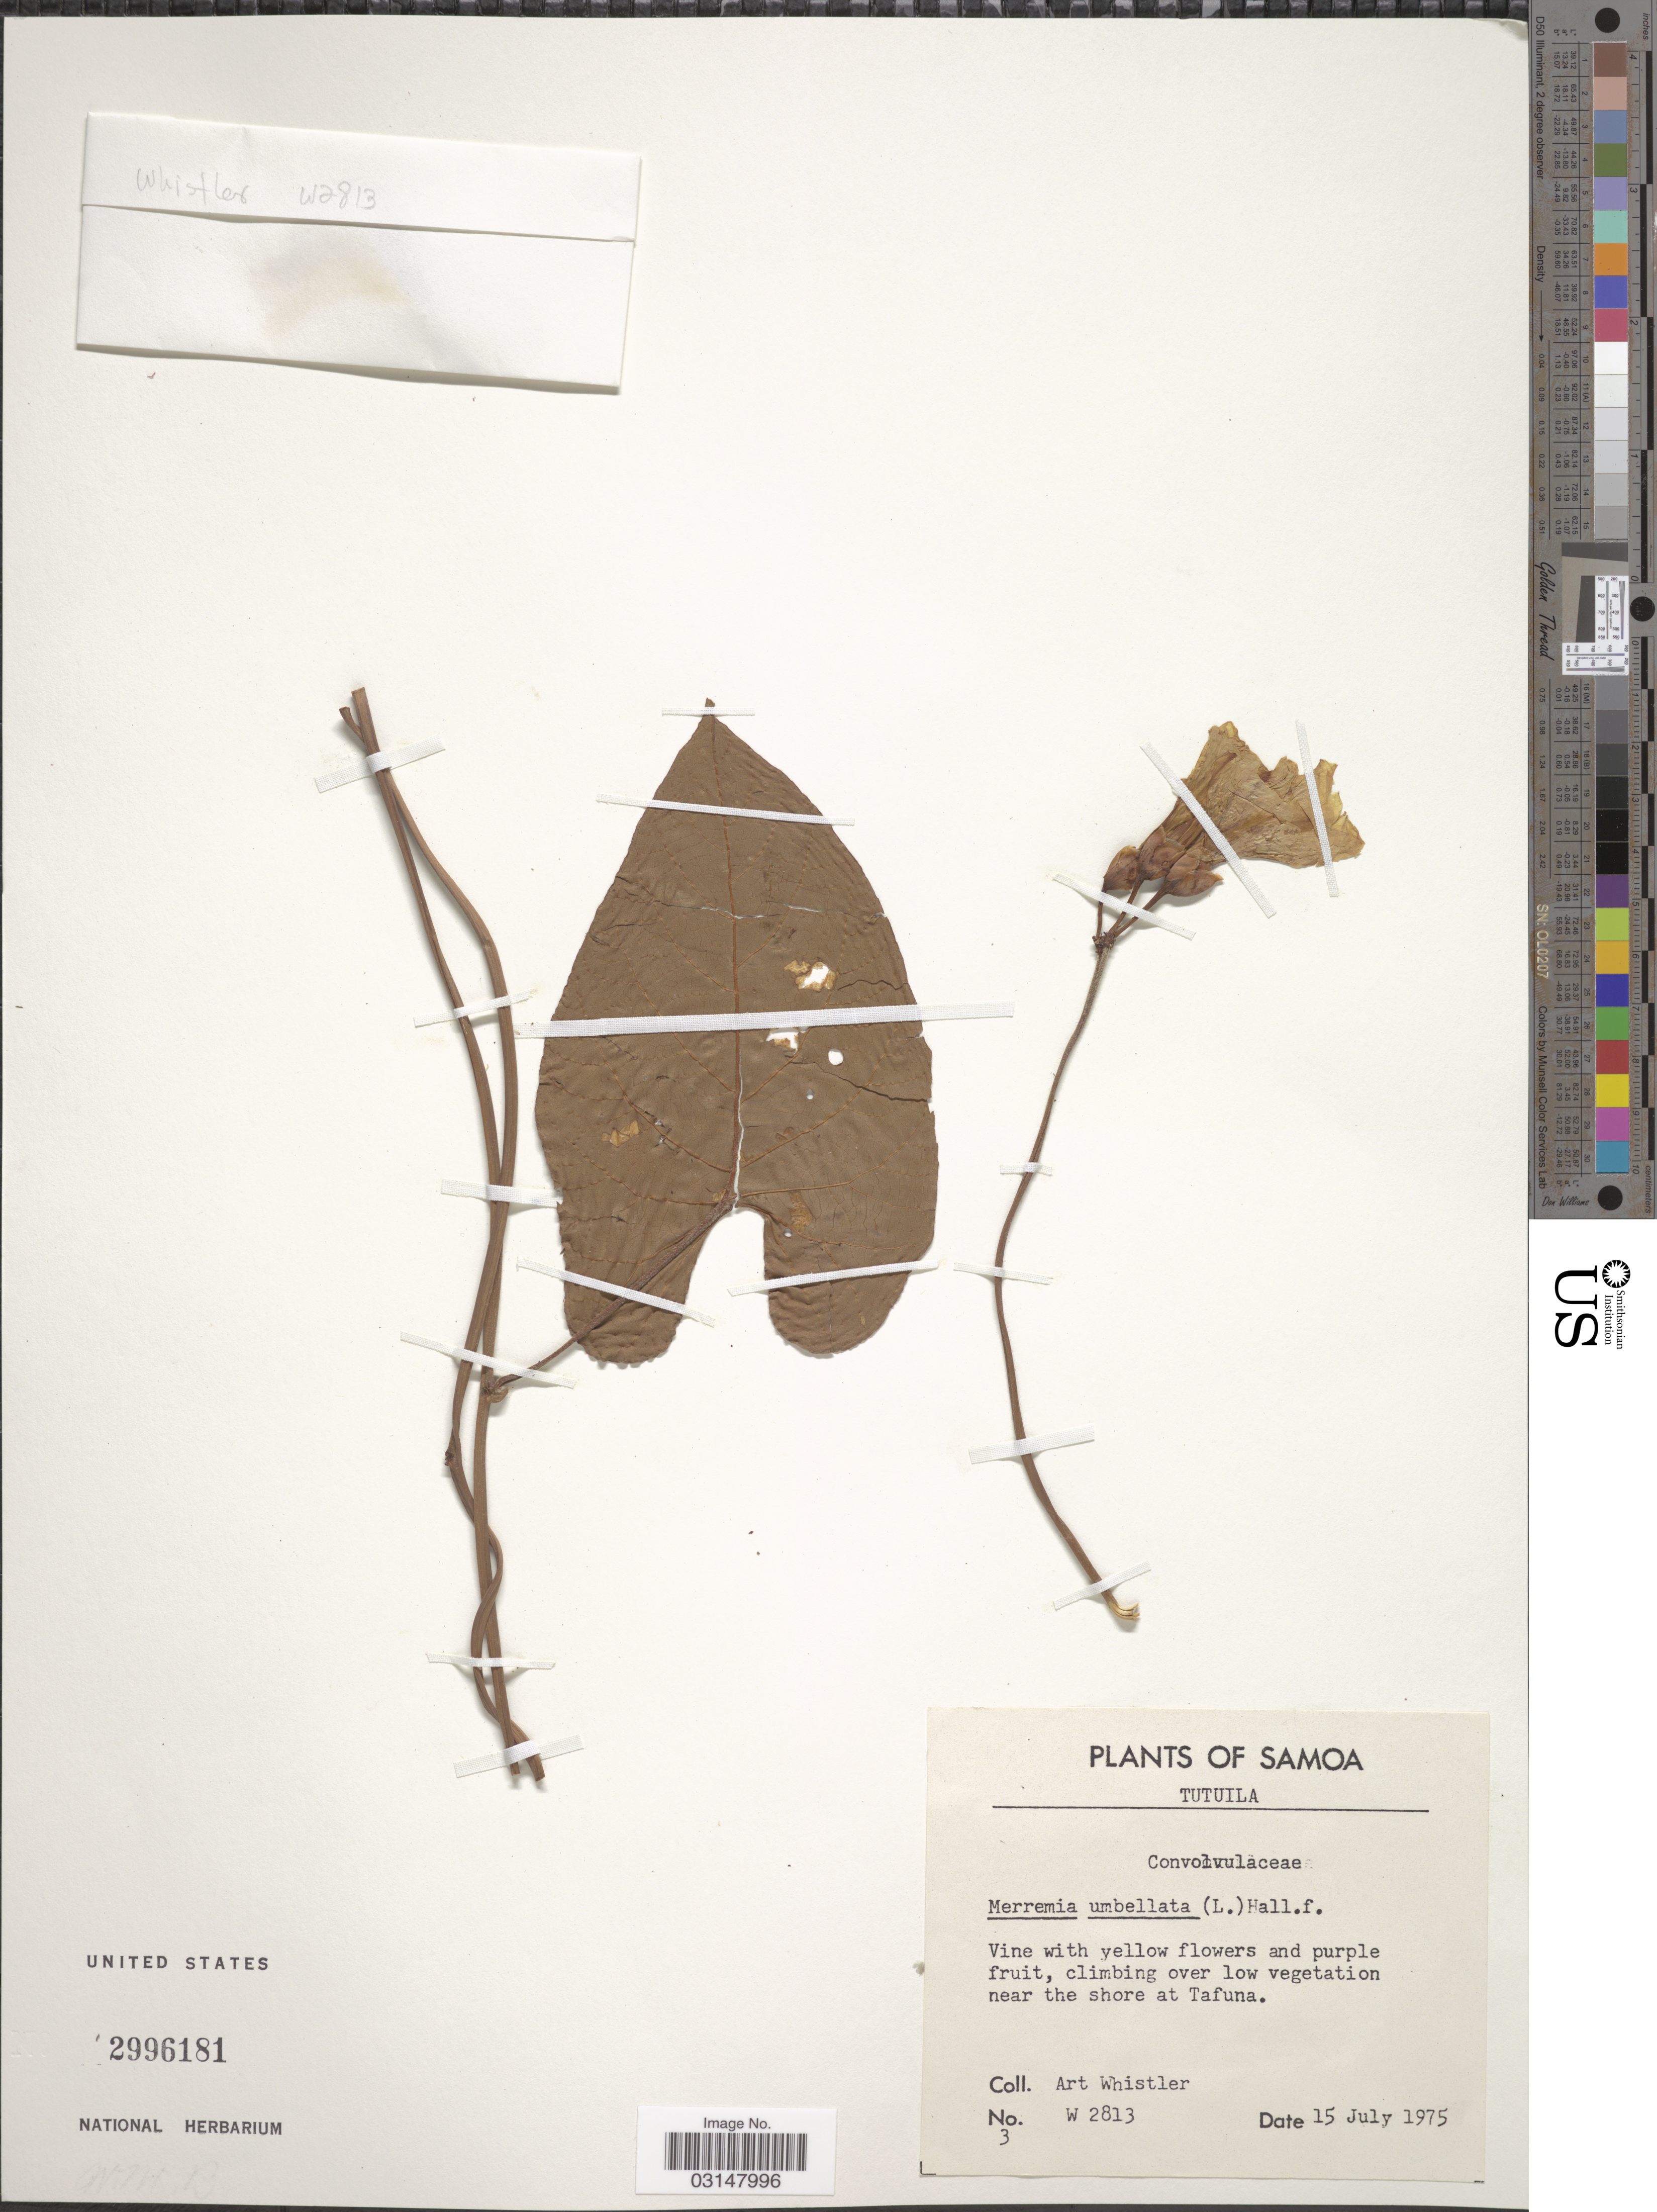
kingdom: Plantae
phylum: Tracheophyta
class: Magnoliopsida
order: Solanales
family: Convolvulaceae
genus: Camonea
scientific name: Camonea umbellata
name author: (L.) A. R. Simões & Staples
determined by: Wagner, W. L., (BOT), Smithsonian Institution - National Museum of Natural History (UNITED STATES)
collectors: A. Whistler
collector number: W2813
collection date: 1975-07-15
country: American Samoa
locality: Samoa. Tutuila. Near the shore at Tafuna.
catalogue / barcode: US 2996181